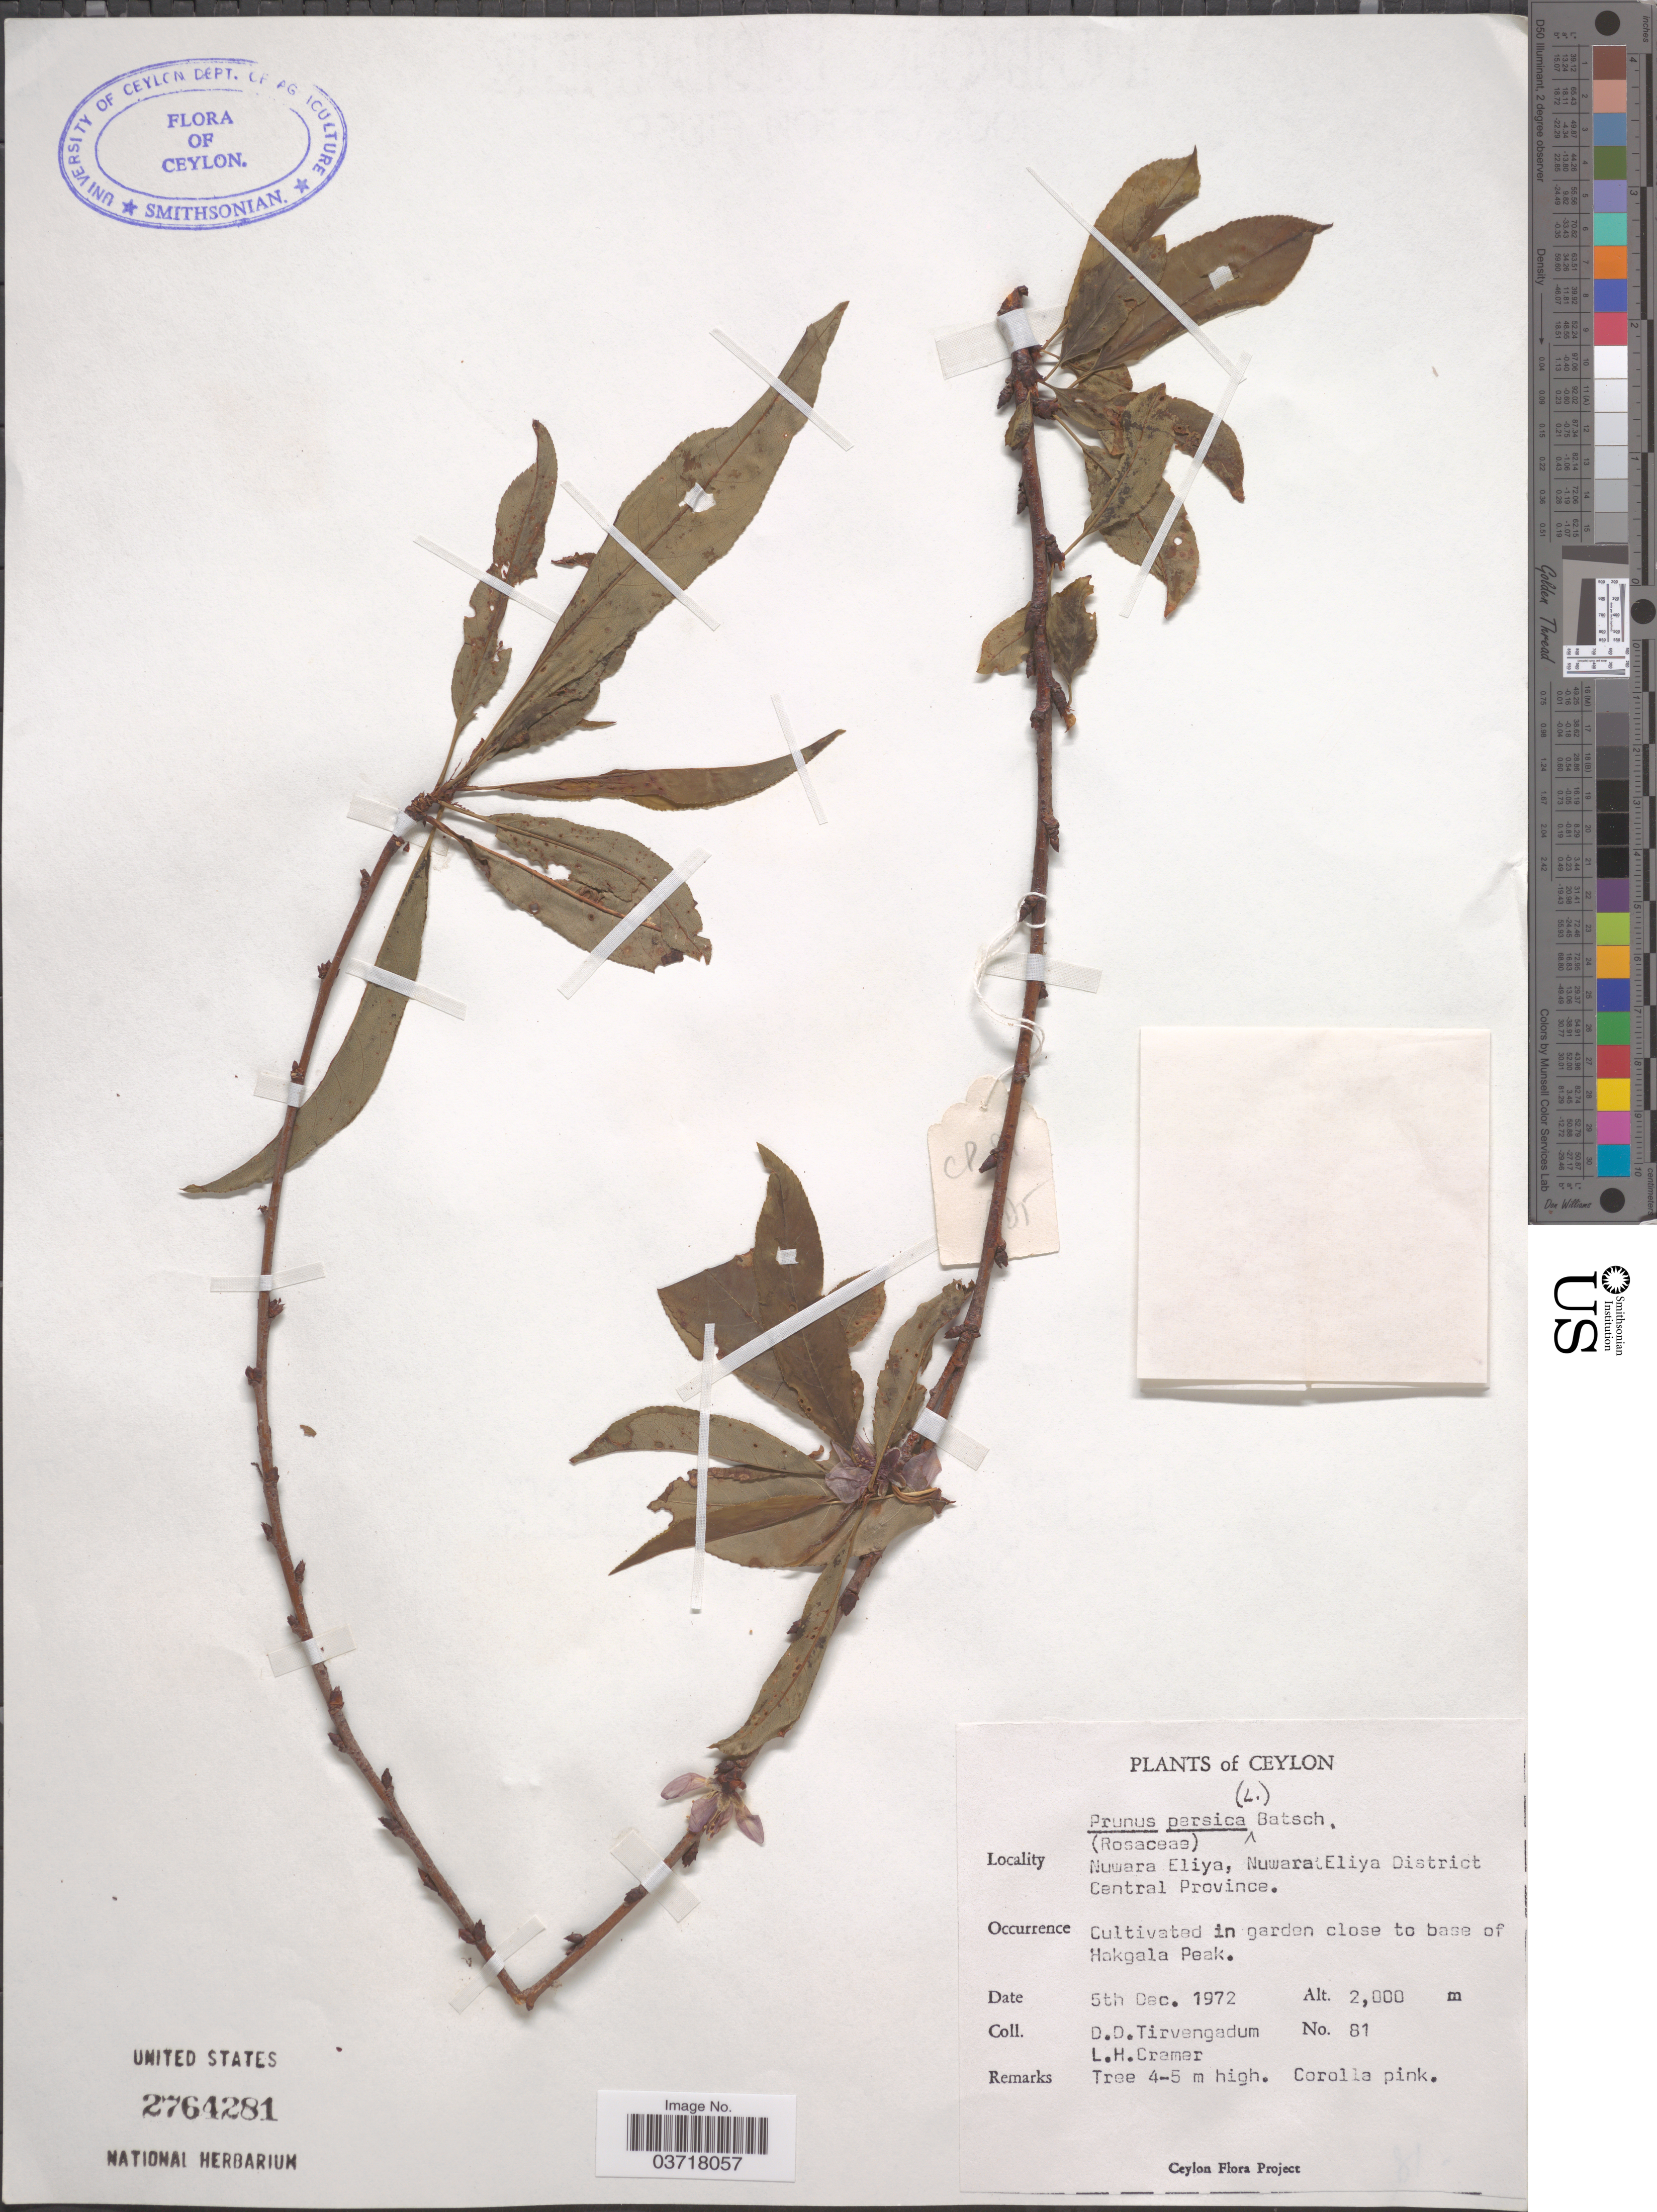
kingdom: Plantae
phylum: Tracheophyta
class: Magnoliopsida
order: Rosales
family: Rosaceae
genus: Prunus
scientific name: Prunus persica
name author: (L.) Batsch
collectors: D. Tirvengadum & L. H. Cramer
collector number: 81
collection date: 1972-12-05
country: Sri Lanka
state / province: Central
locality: Ceylon. Nuwara Eliya, Nuwara Eliya District. Cultivated in garden close to base of Hakgala Peak.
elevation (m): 2000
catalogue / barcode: US 2764281